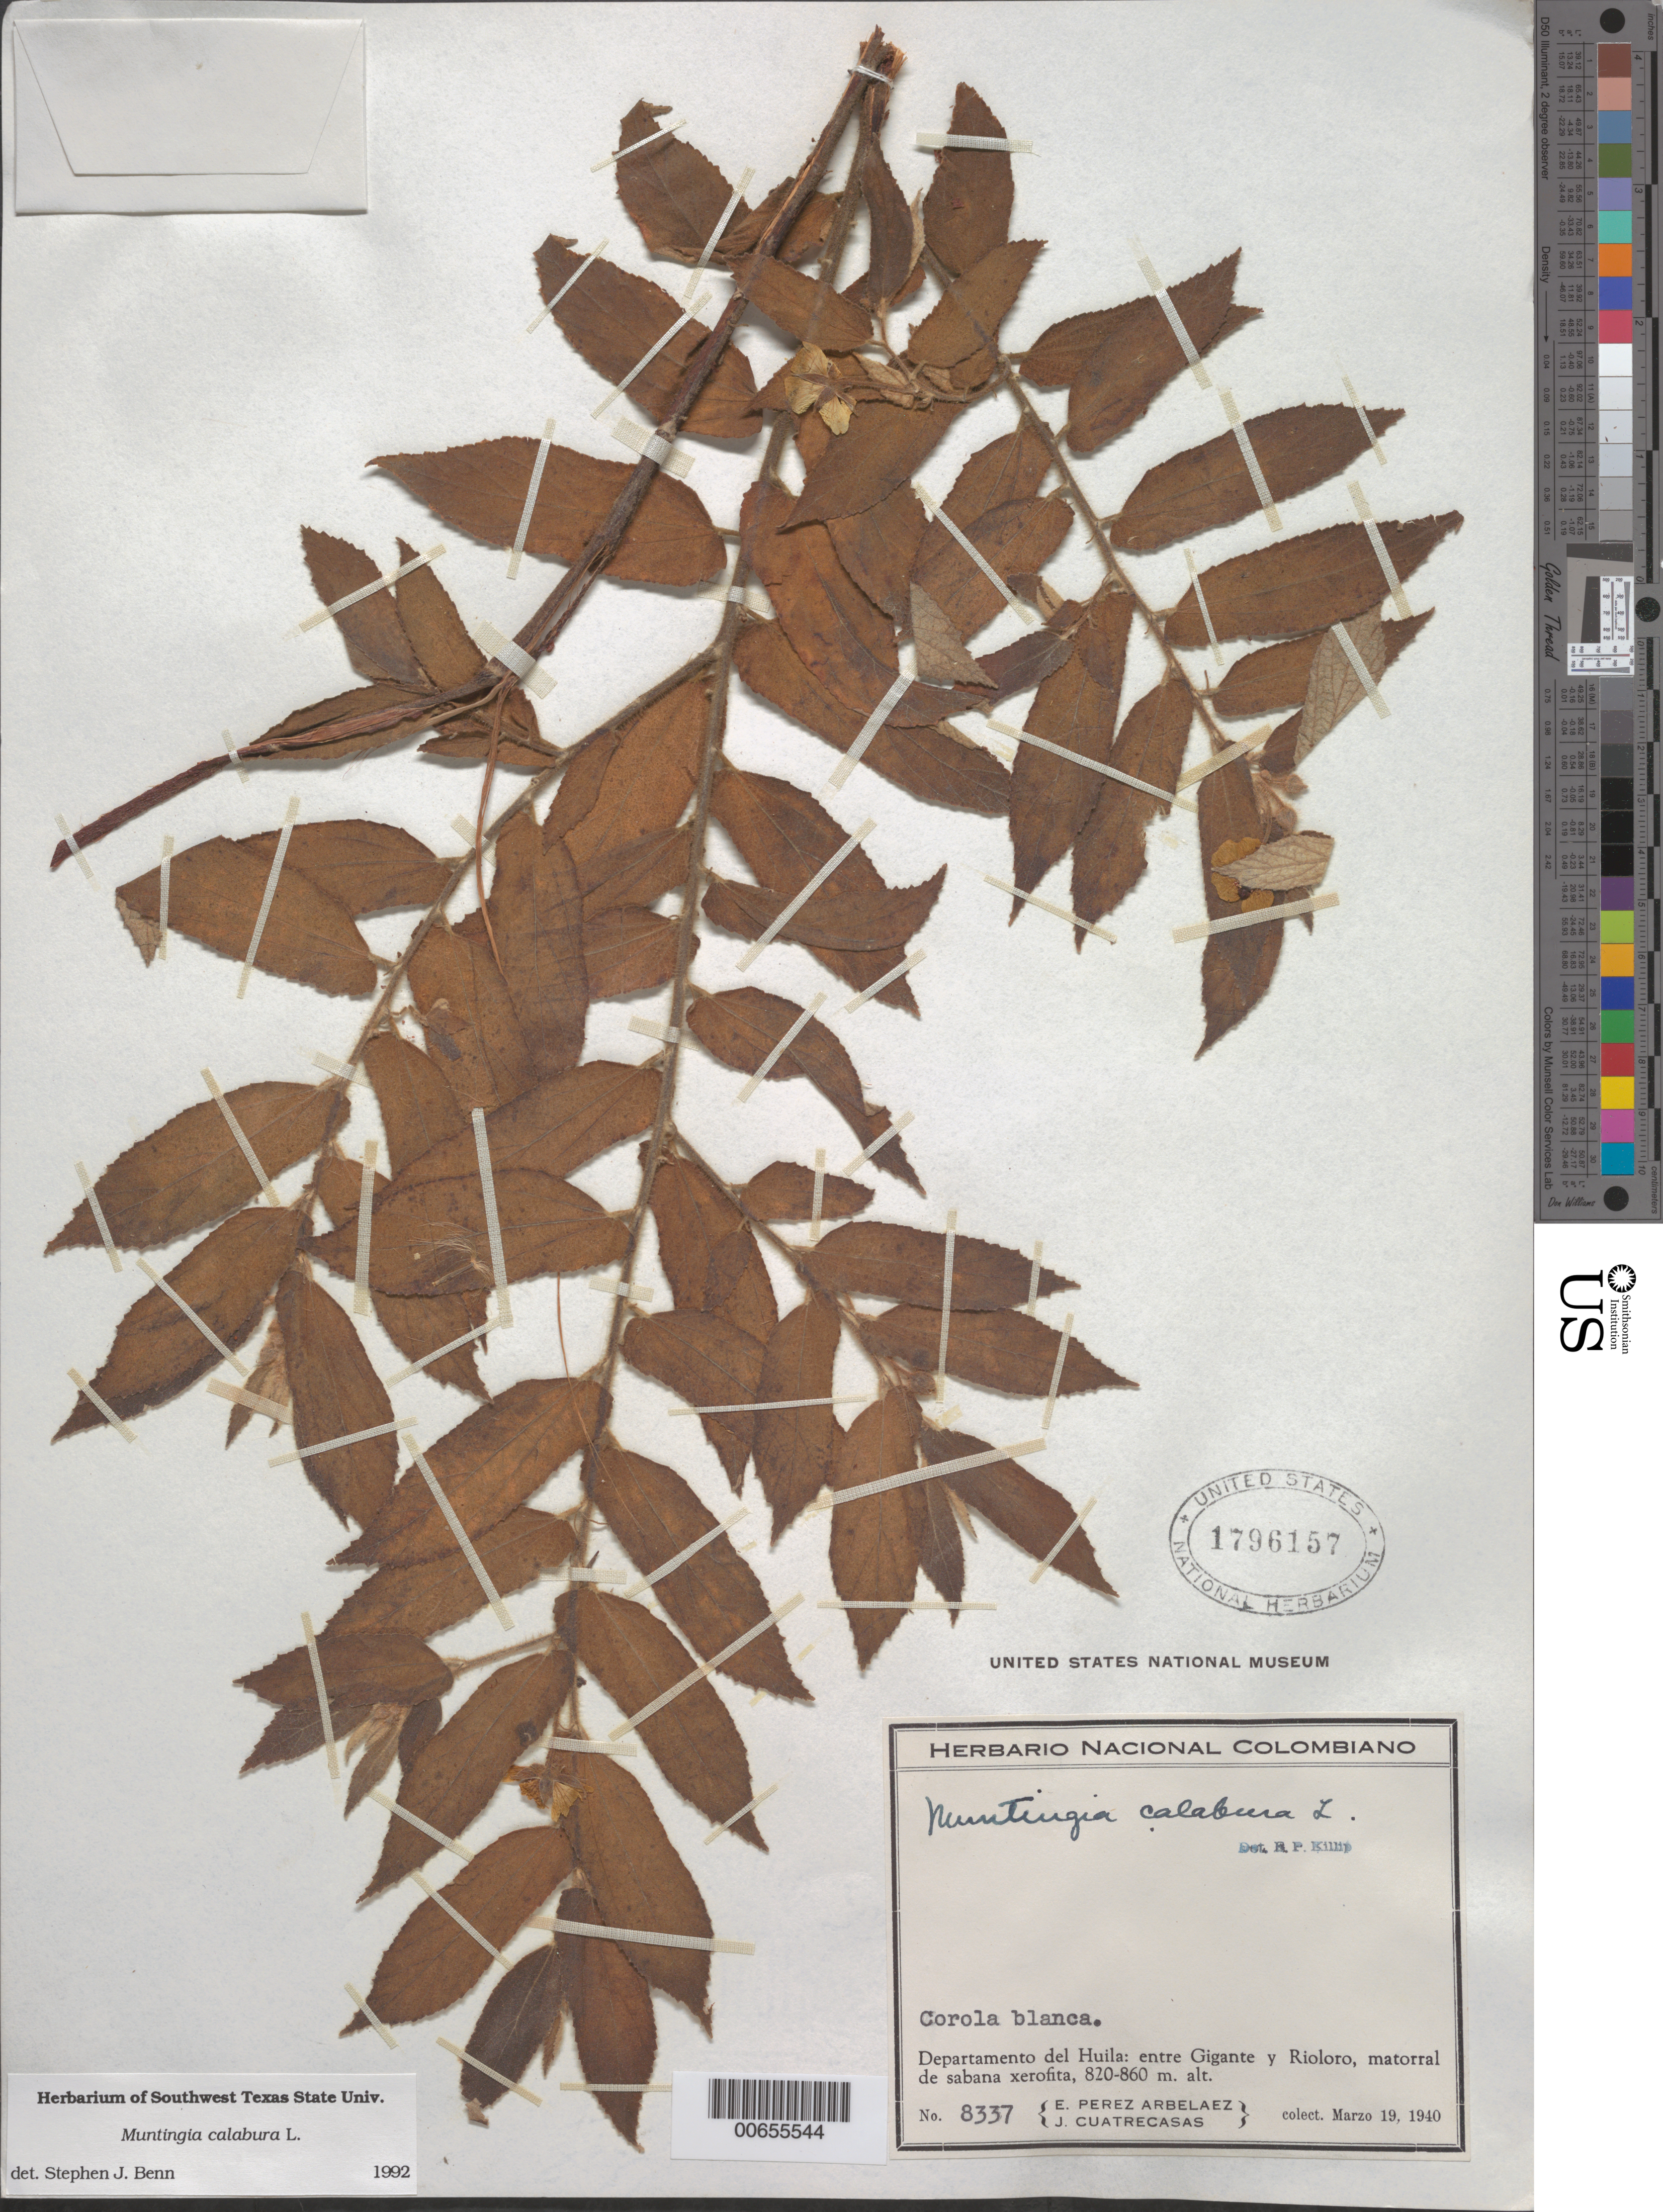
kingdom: Plantae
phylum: Tracheophyta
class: Magnoliopsida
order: Malvales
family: Muntingiaceae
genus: Muntingia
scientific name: Muntingia calabura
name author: L.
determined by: Benn, S. J.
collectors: E. Pérez Arbeláez & J. Cuatrecasas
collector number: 8337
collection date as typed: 19 Mar 1940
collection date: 1940-03-19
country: Colombia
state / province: Huila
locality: Entre Gigante y Rioloro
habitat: Matorral de sabana xerofita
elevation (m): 820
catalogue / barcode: US 1796157